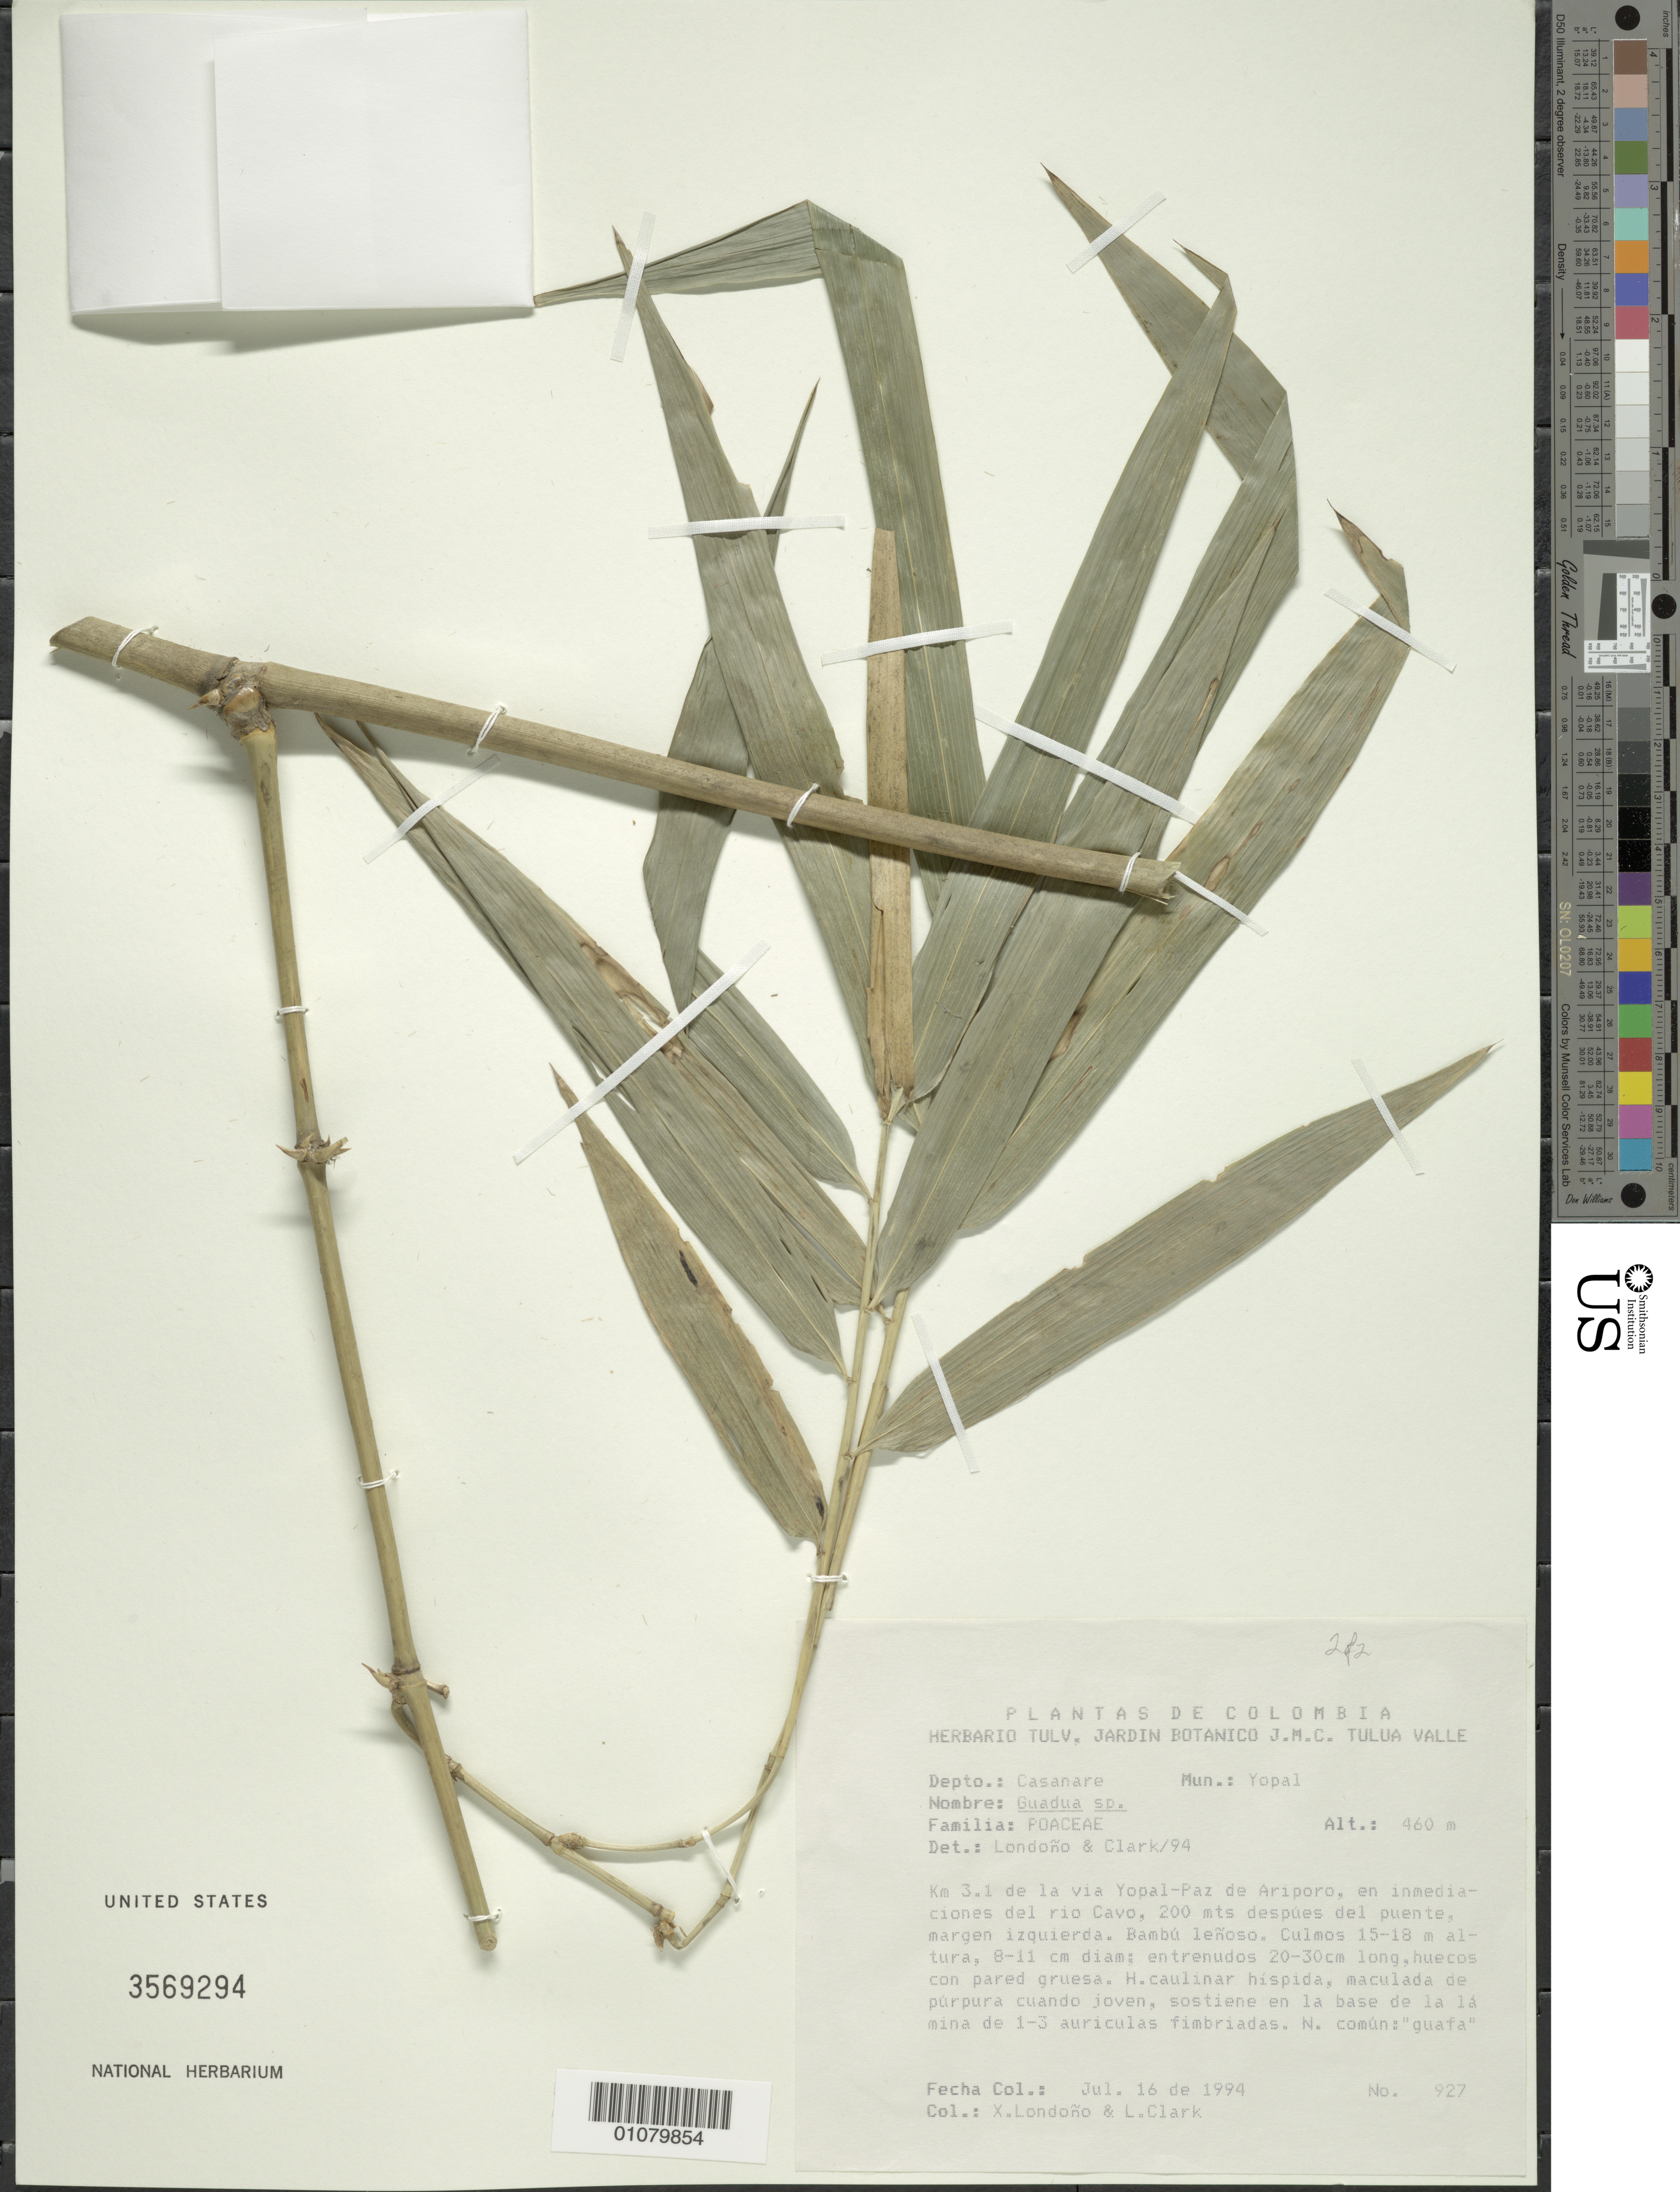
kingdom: Plantae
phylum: Tracheophyta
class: Liliopsida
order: Poales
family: Poaceae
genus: Guadua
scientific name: Guadua sp.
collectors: X. Londoño & L. Clark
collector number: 927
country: Colombia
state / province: Casanare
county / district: Yopal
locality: Yopal-Paz de Ariporok en inmediaciones del rio Cavo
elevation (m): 460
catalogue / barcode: US 3569294